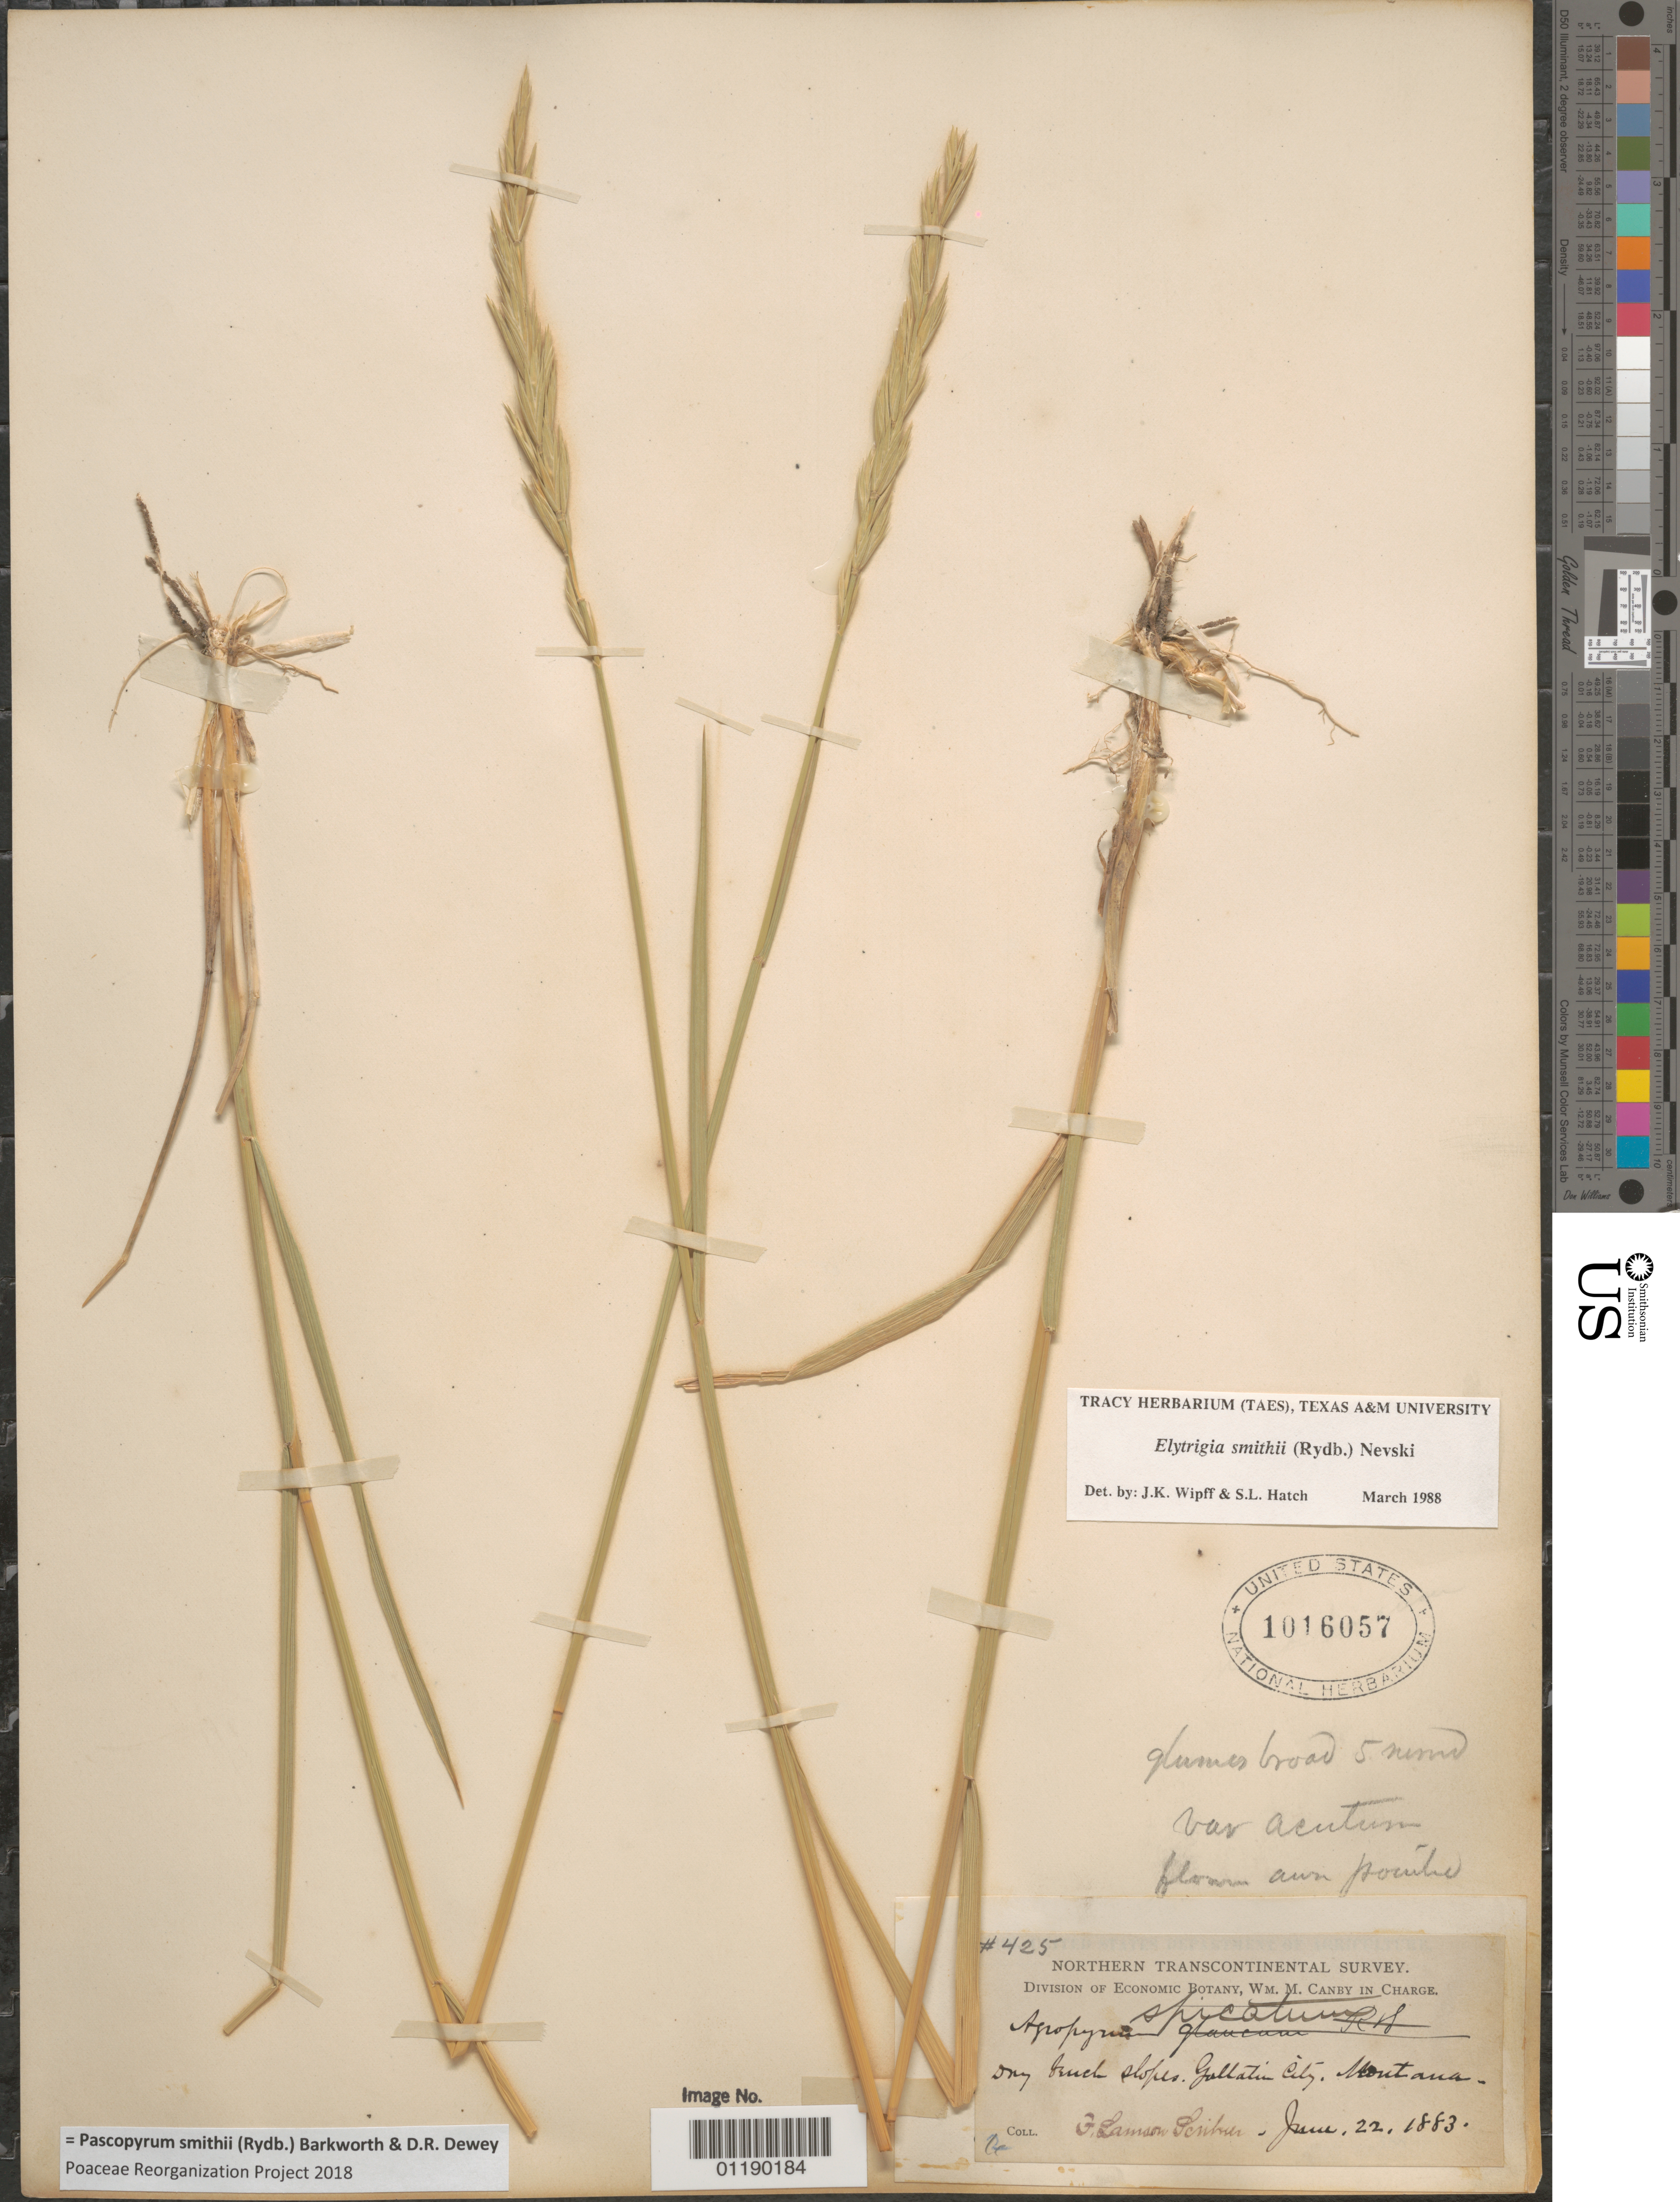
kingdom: Plantae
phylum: Tracheophyta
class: Liliopsida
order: Poales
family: Poaceae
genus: Pascopyrum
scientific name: Pascopyrum smithii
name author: (Rydb.) Barkworth & Dewey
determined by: Poaceae Reorganization Project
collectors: F. L. Scribner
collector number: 425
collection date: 1883-06-22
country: United States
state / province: Montana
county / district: Gallatin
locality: Gallatin City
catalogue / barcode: US 1016057